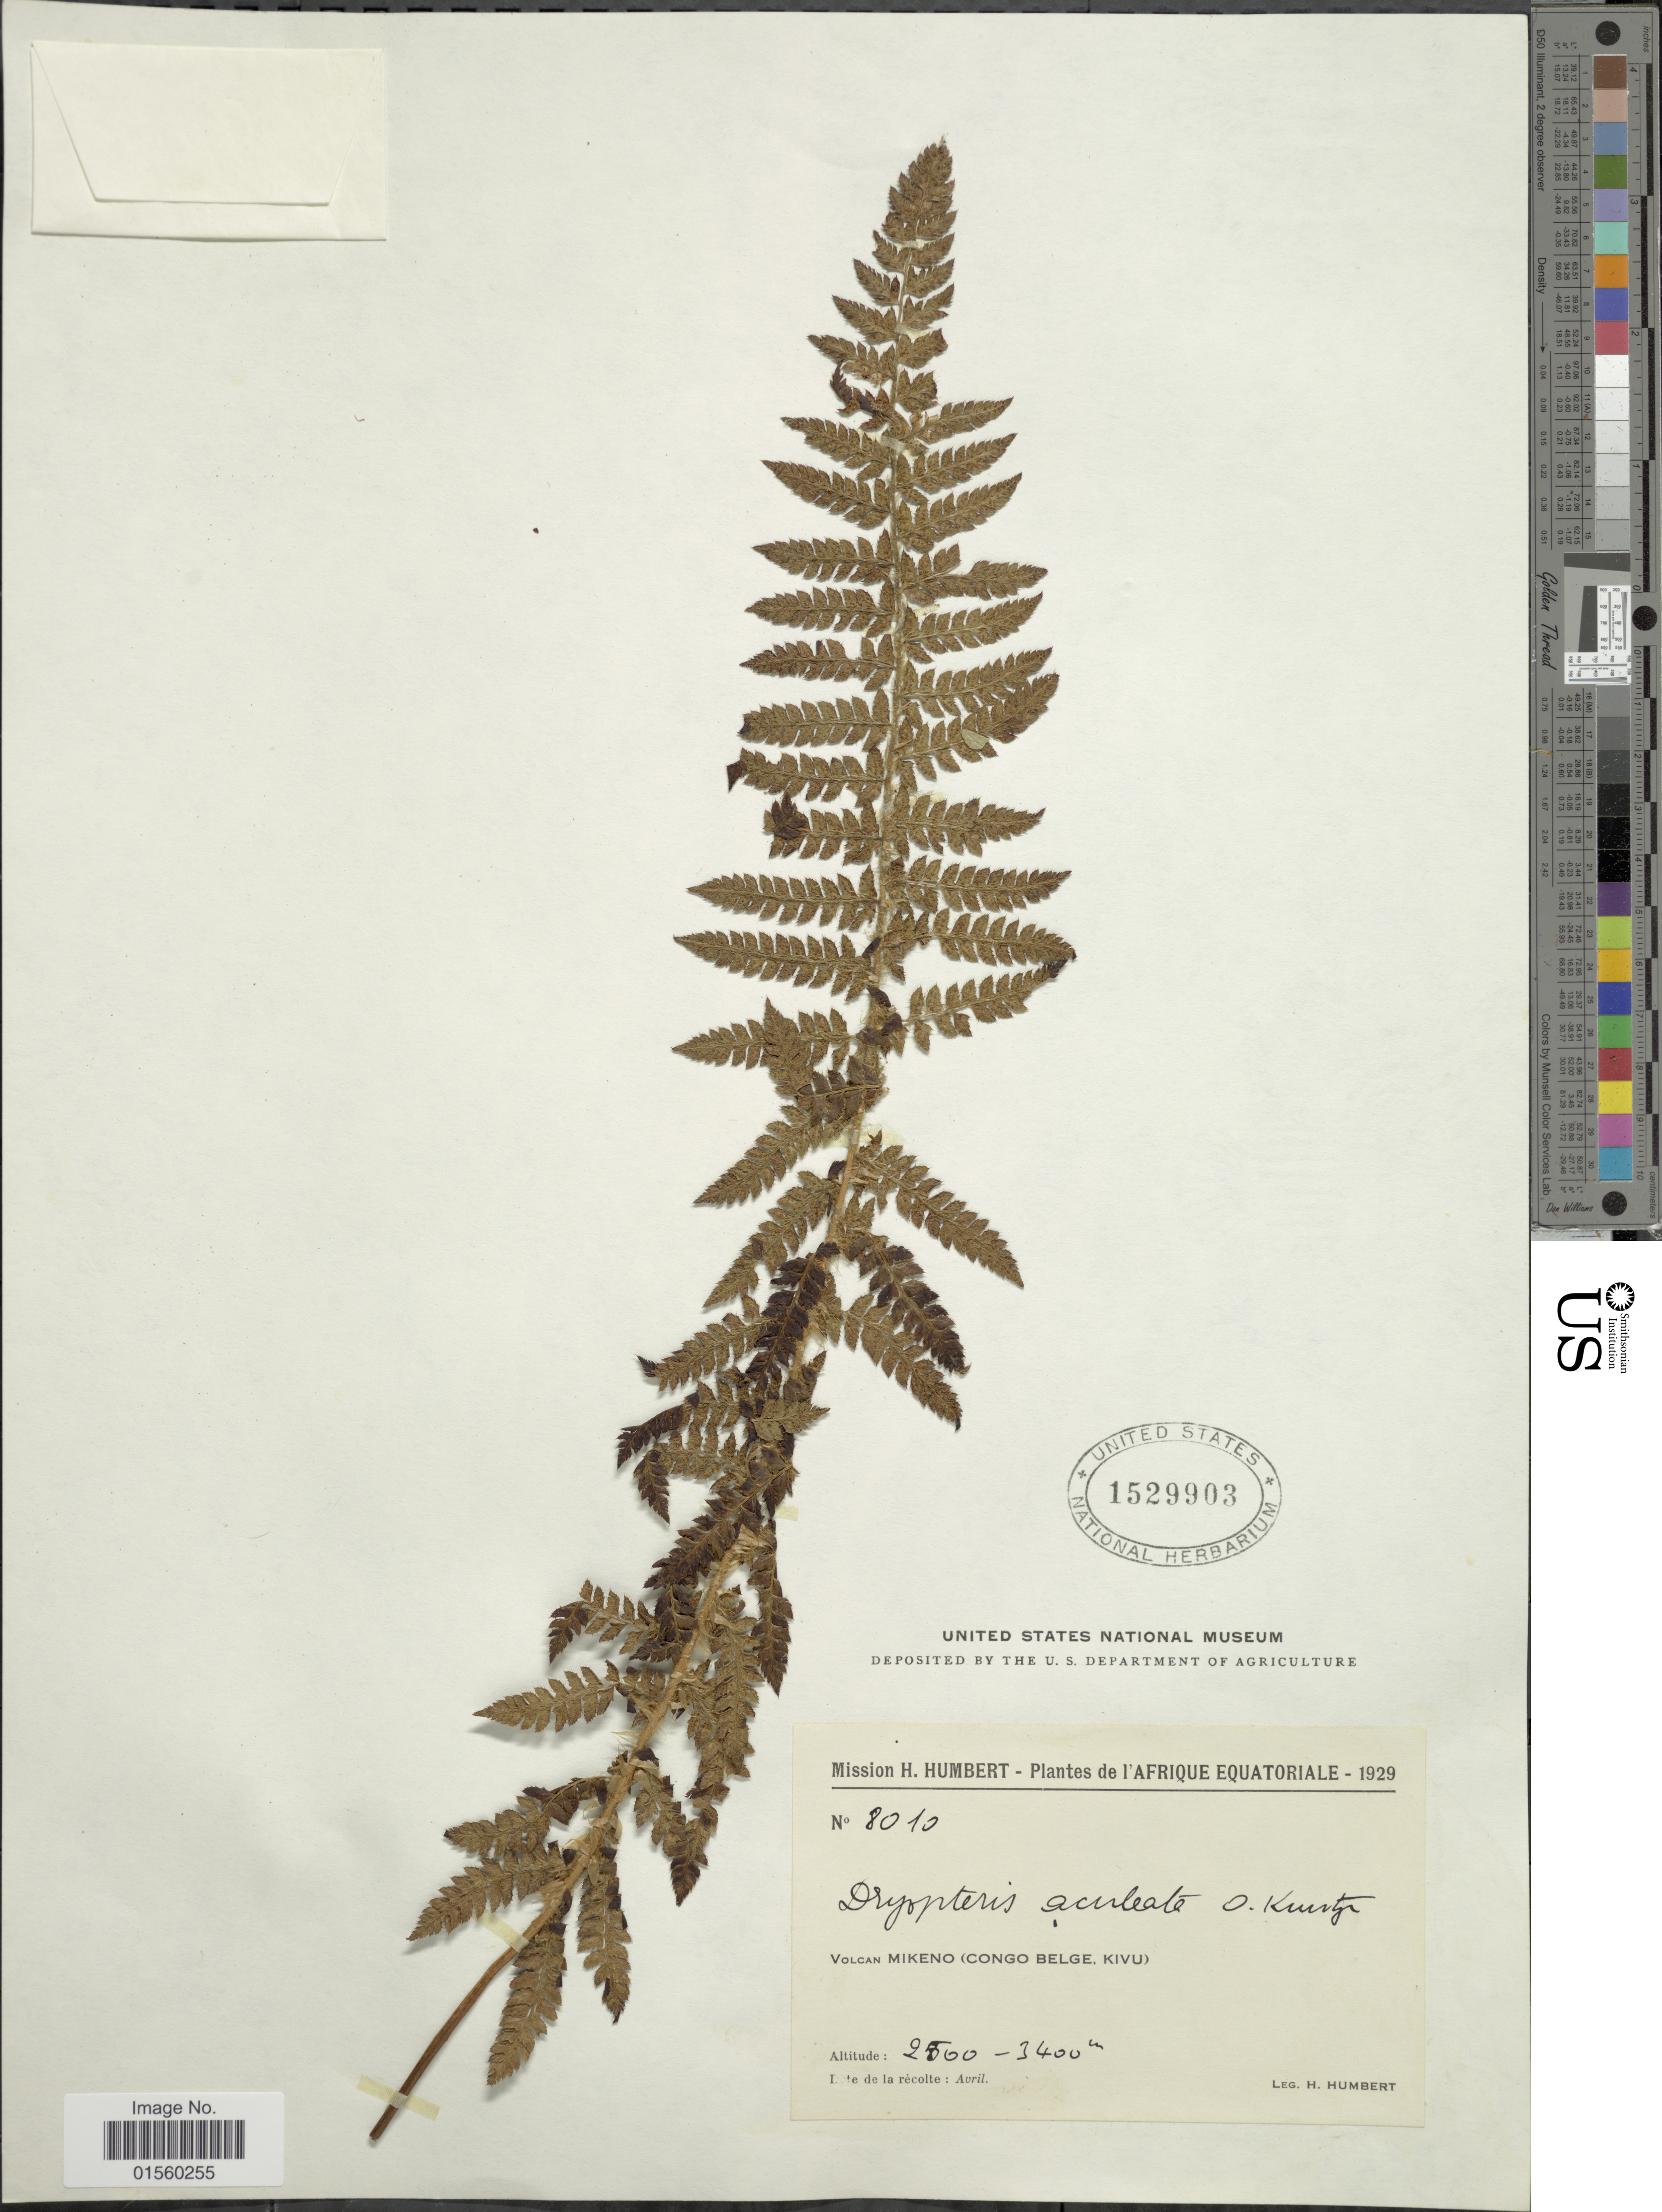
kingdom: Plantae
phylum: Tracheophyta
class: Polypodiopsida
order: Polypodiales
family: Dryopteridaceae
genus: Polystichum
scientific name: Polystichum setiferum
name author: (Forssk.) Moore ex Woynar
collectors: H. Humbert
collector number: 8010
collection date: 1929-04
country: Congo, Democratic Republic of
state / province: Nord-Kivu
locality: L' Afrique Equatoriale, Volcan Mikeno (Congo Belge, Kivu)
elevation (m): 2500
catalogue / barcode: US 1529903